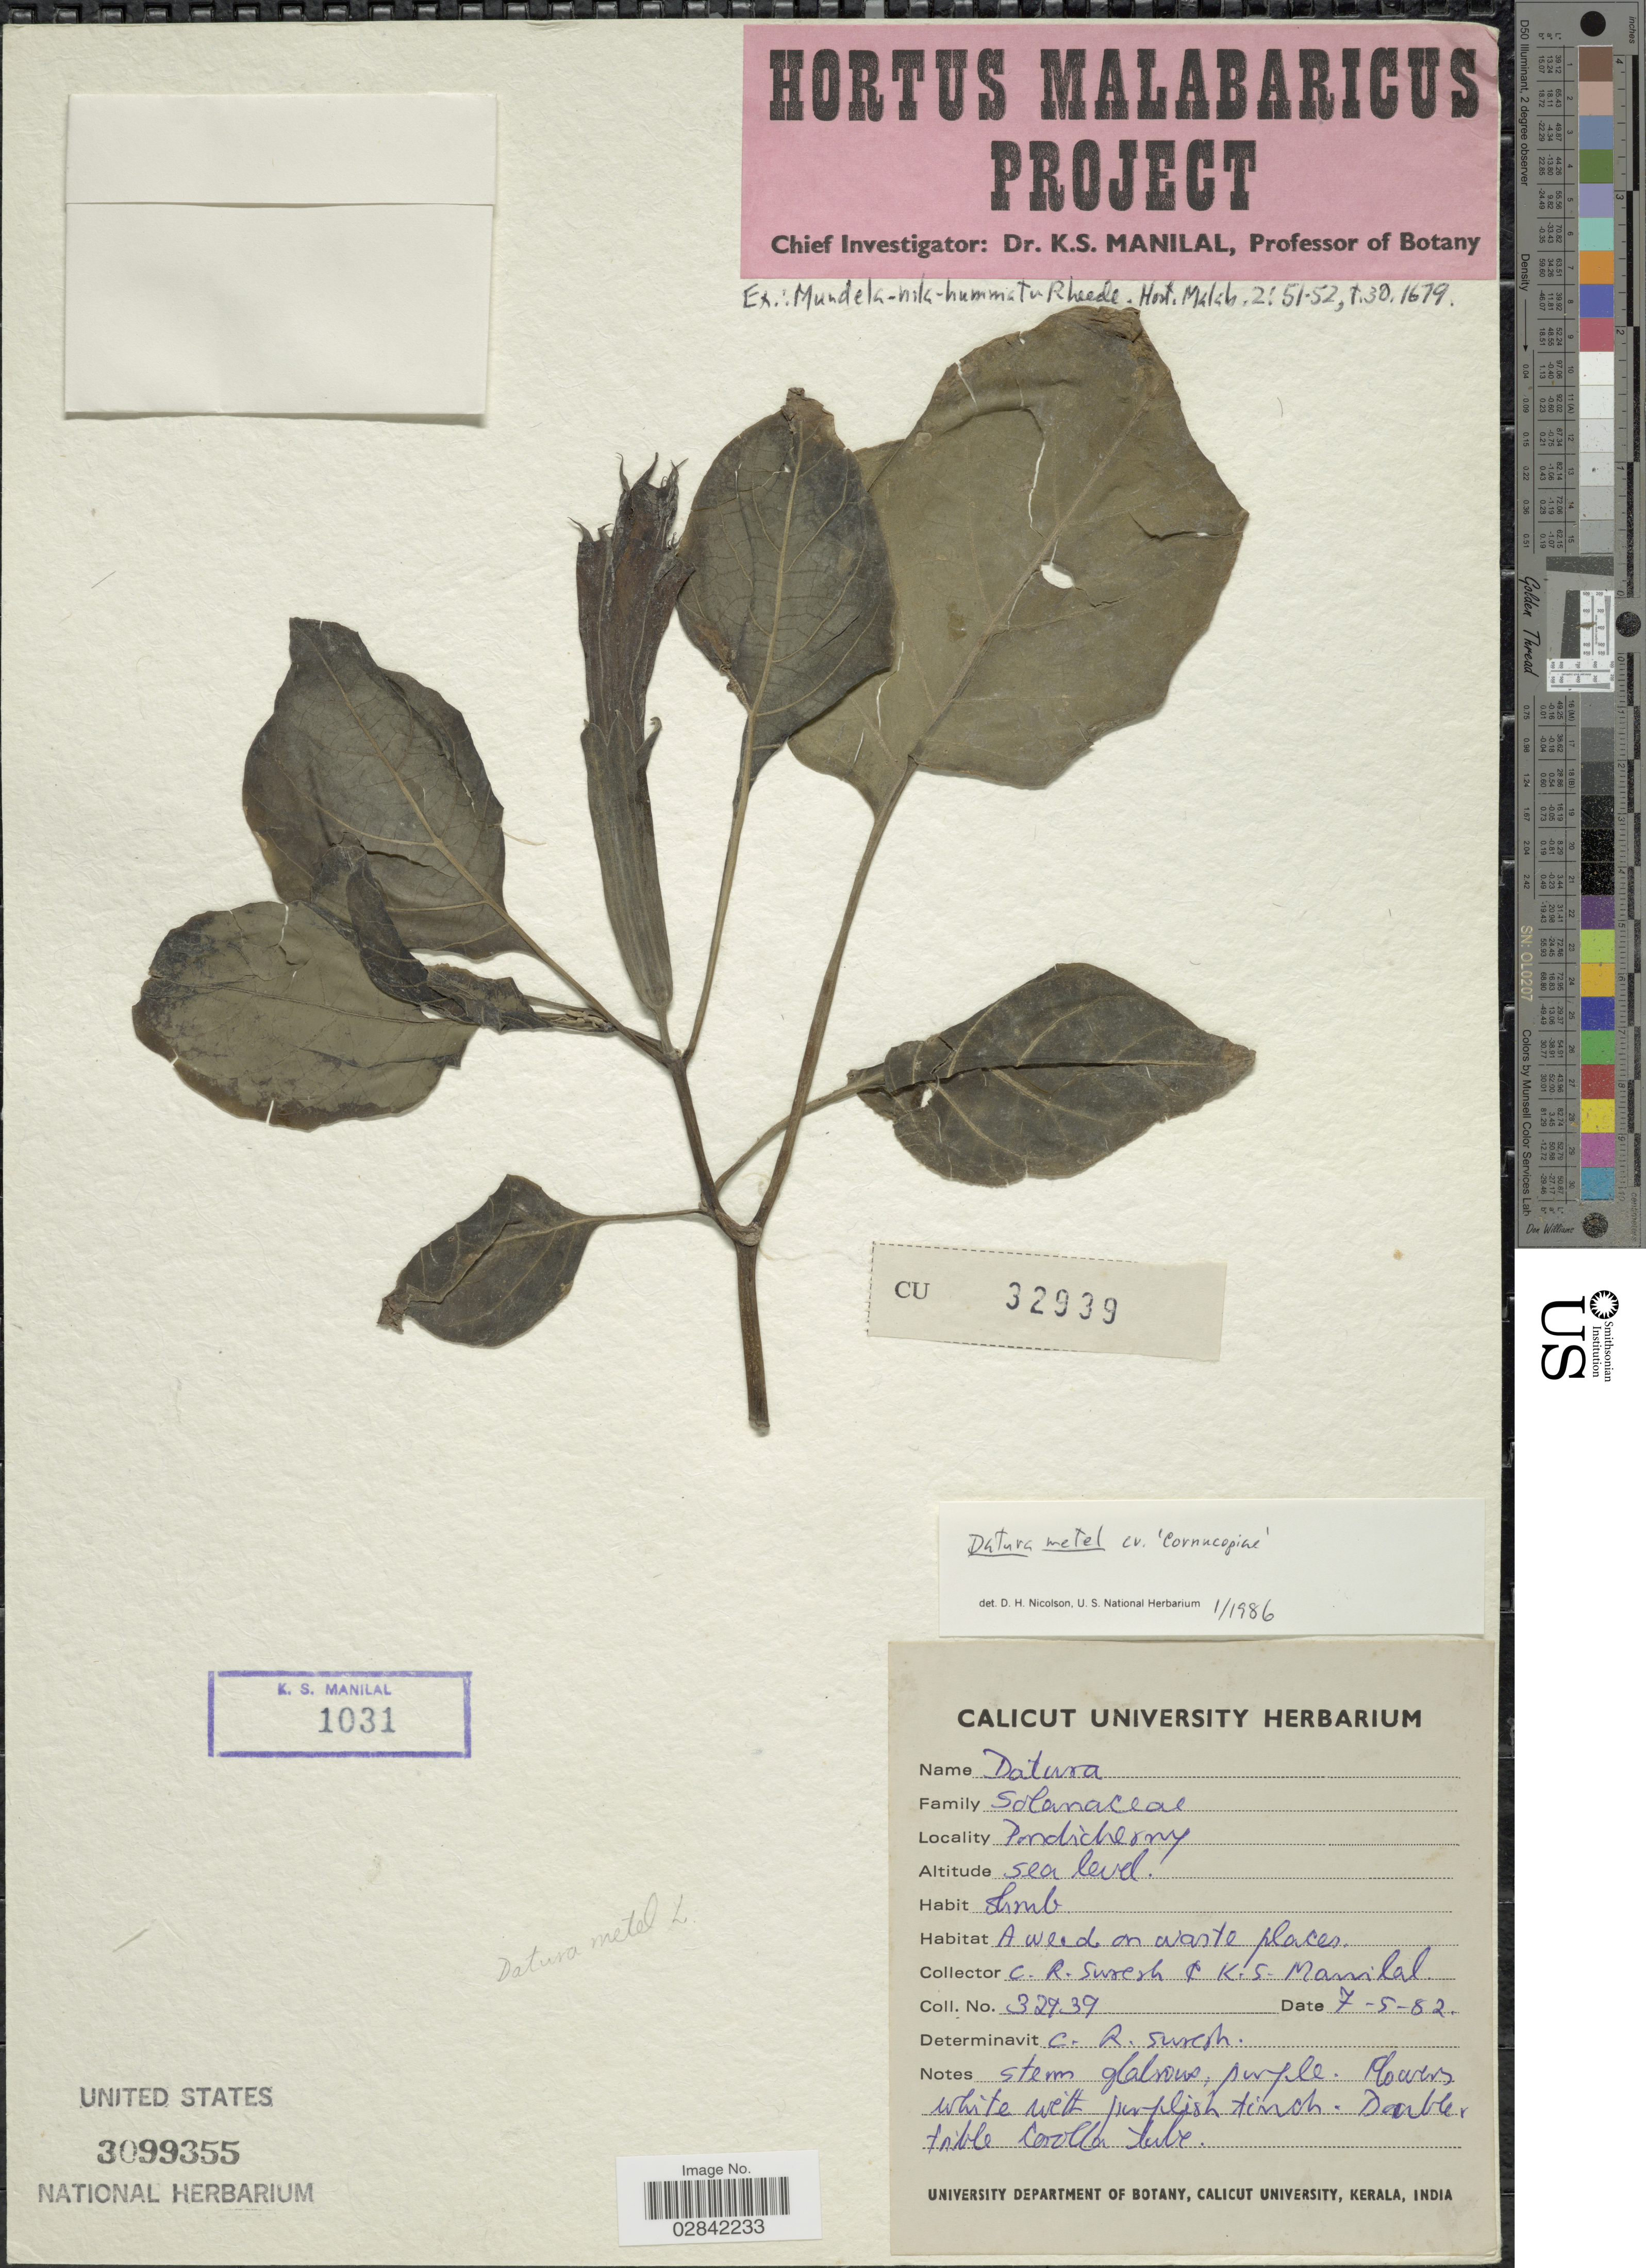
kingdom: Plantae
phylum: Tracheophyta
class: Magnoliopsida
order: Solanales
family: Solanaceae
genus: Datura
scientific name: Datura metel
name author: L.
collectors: C. Suresh & K. Manilal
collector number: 32939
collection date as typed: Transcribed d/m/y: 7/5/82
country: India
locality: Pondicherry.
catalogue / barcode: US 3099355